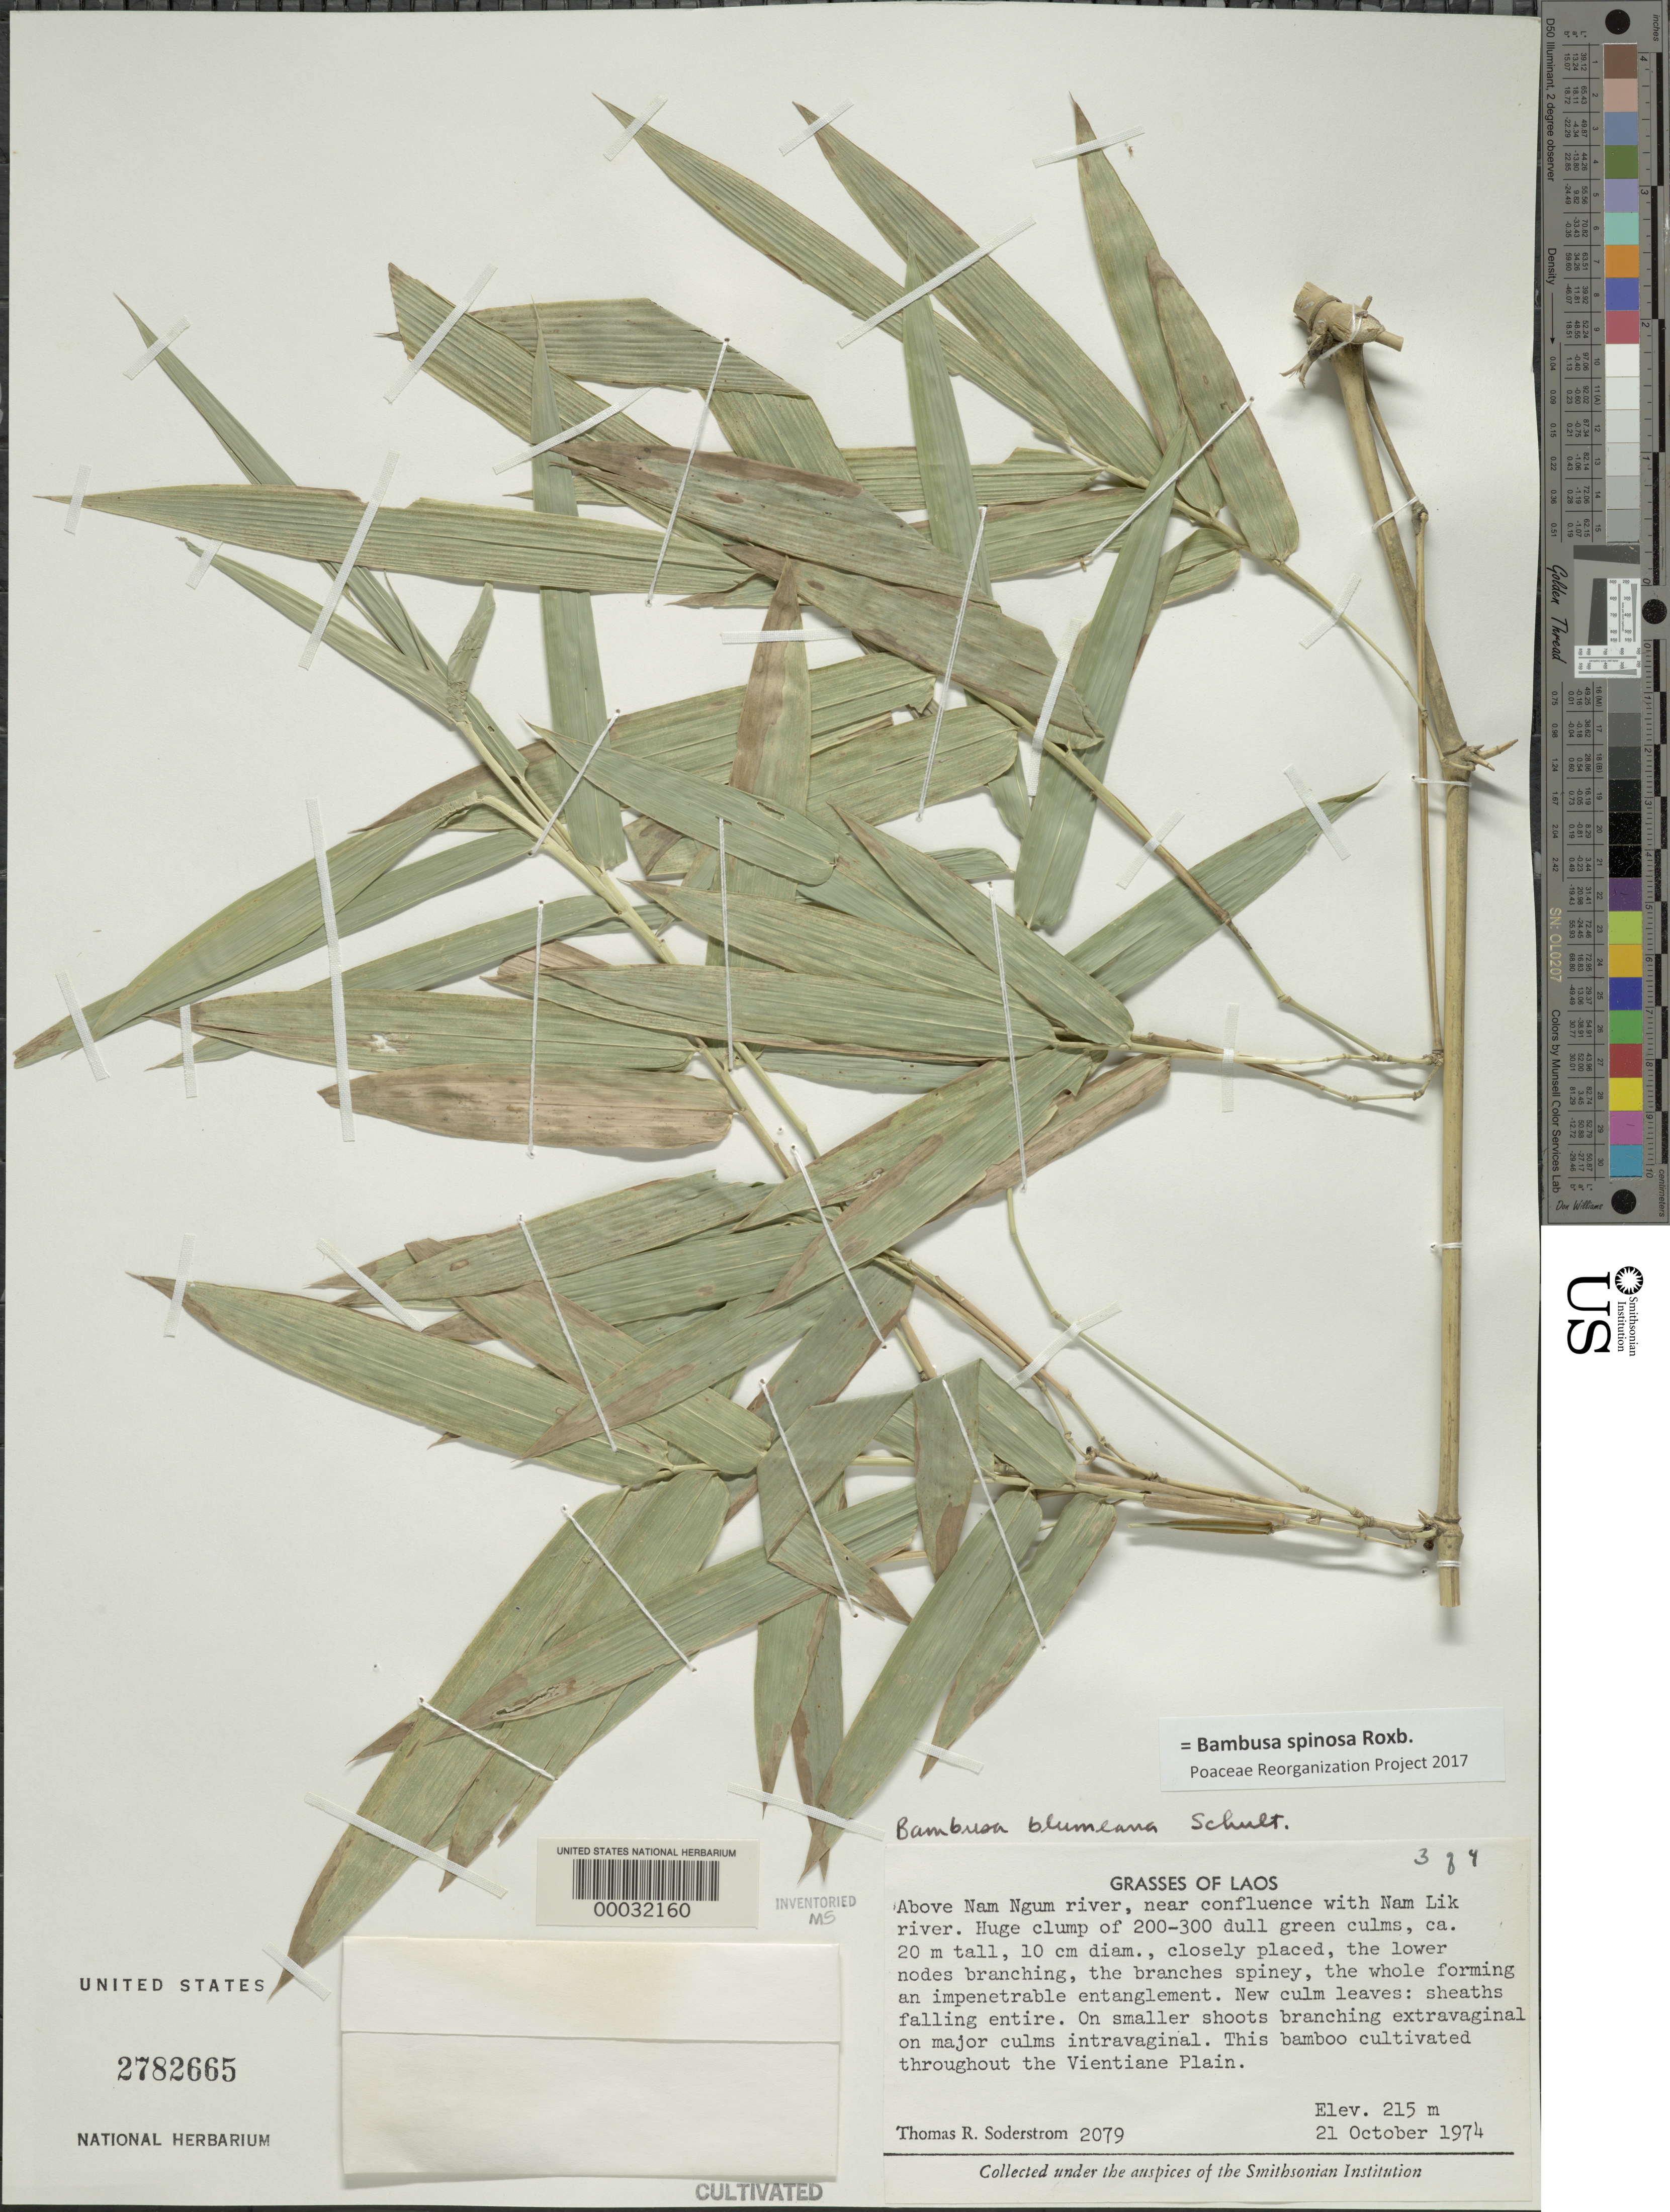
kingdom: Plantae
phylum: Tracheophyta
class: Liliopsida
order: Poales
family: Poaceae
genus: Bambusa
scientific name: Bambusa spinosa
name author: Roxb.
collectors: T. R. Soderstrom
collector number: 2079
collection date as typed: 21 Oct 1974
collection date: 1974-10-21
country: Laos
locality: Nam Ngum River, Nam Lik River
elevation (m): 215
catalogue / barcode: US 2782665